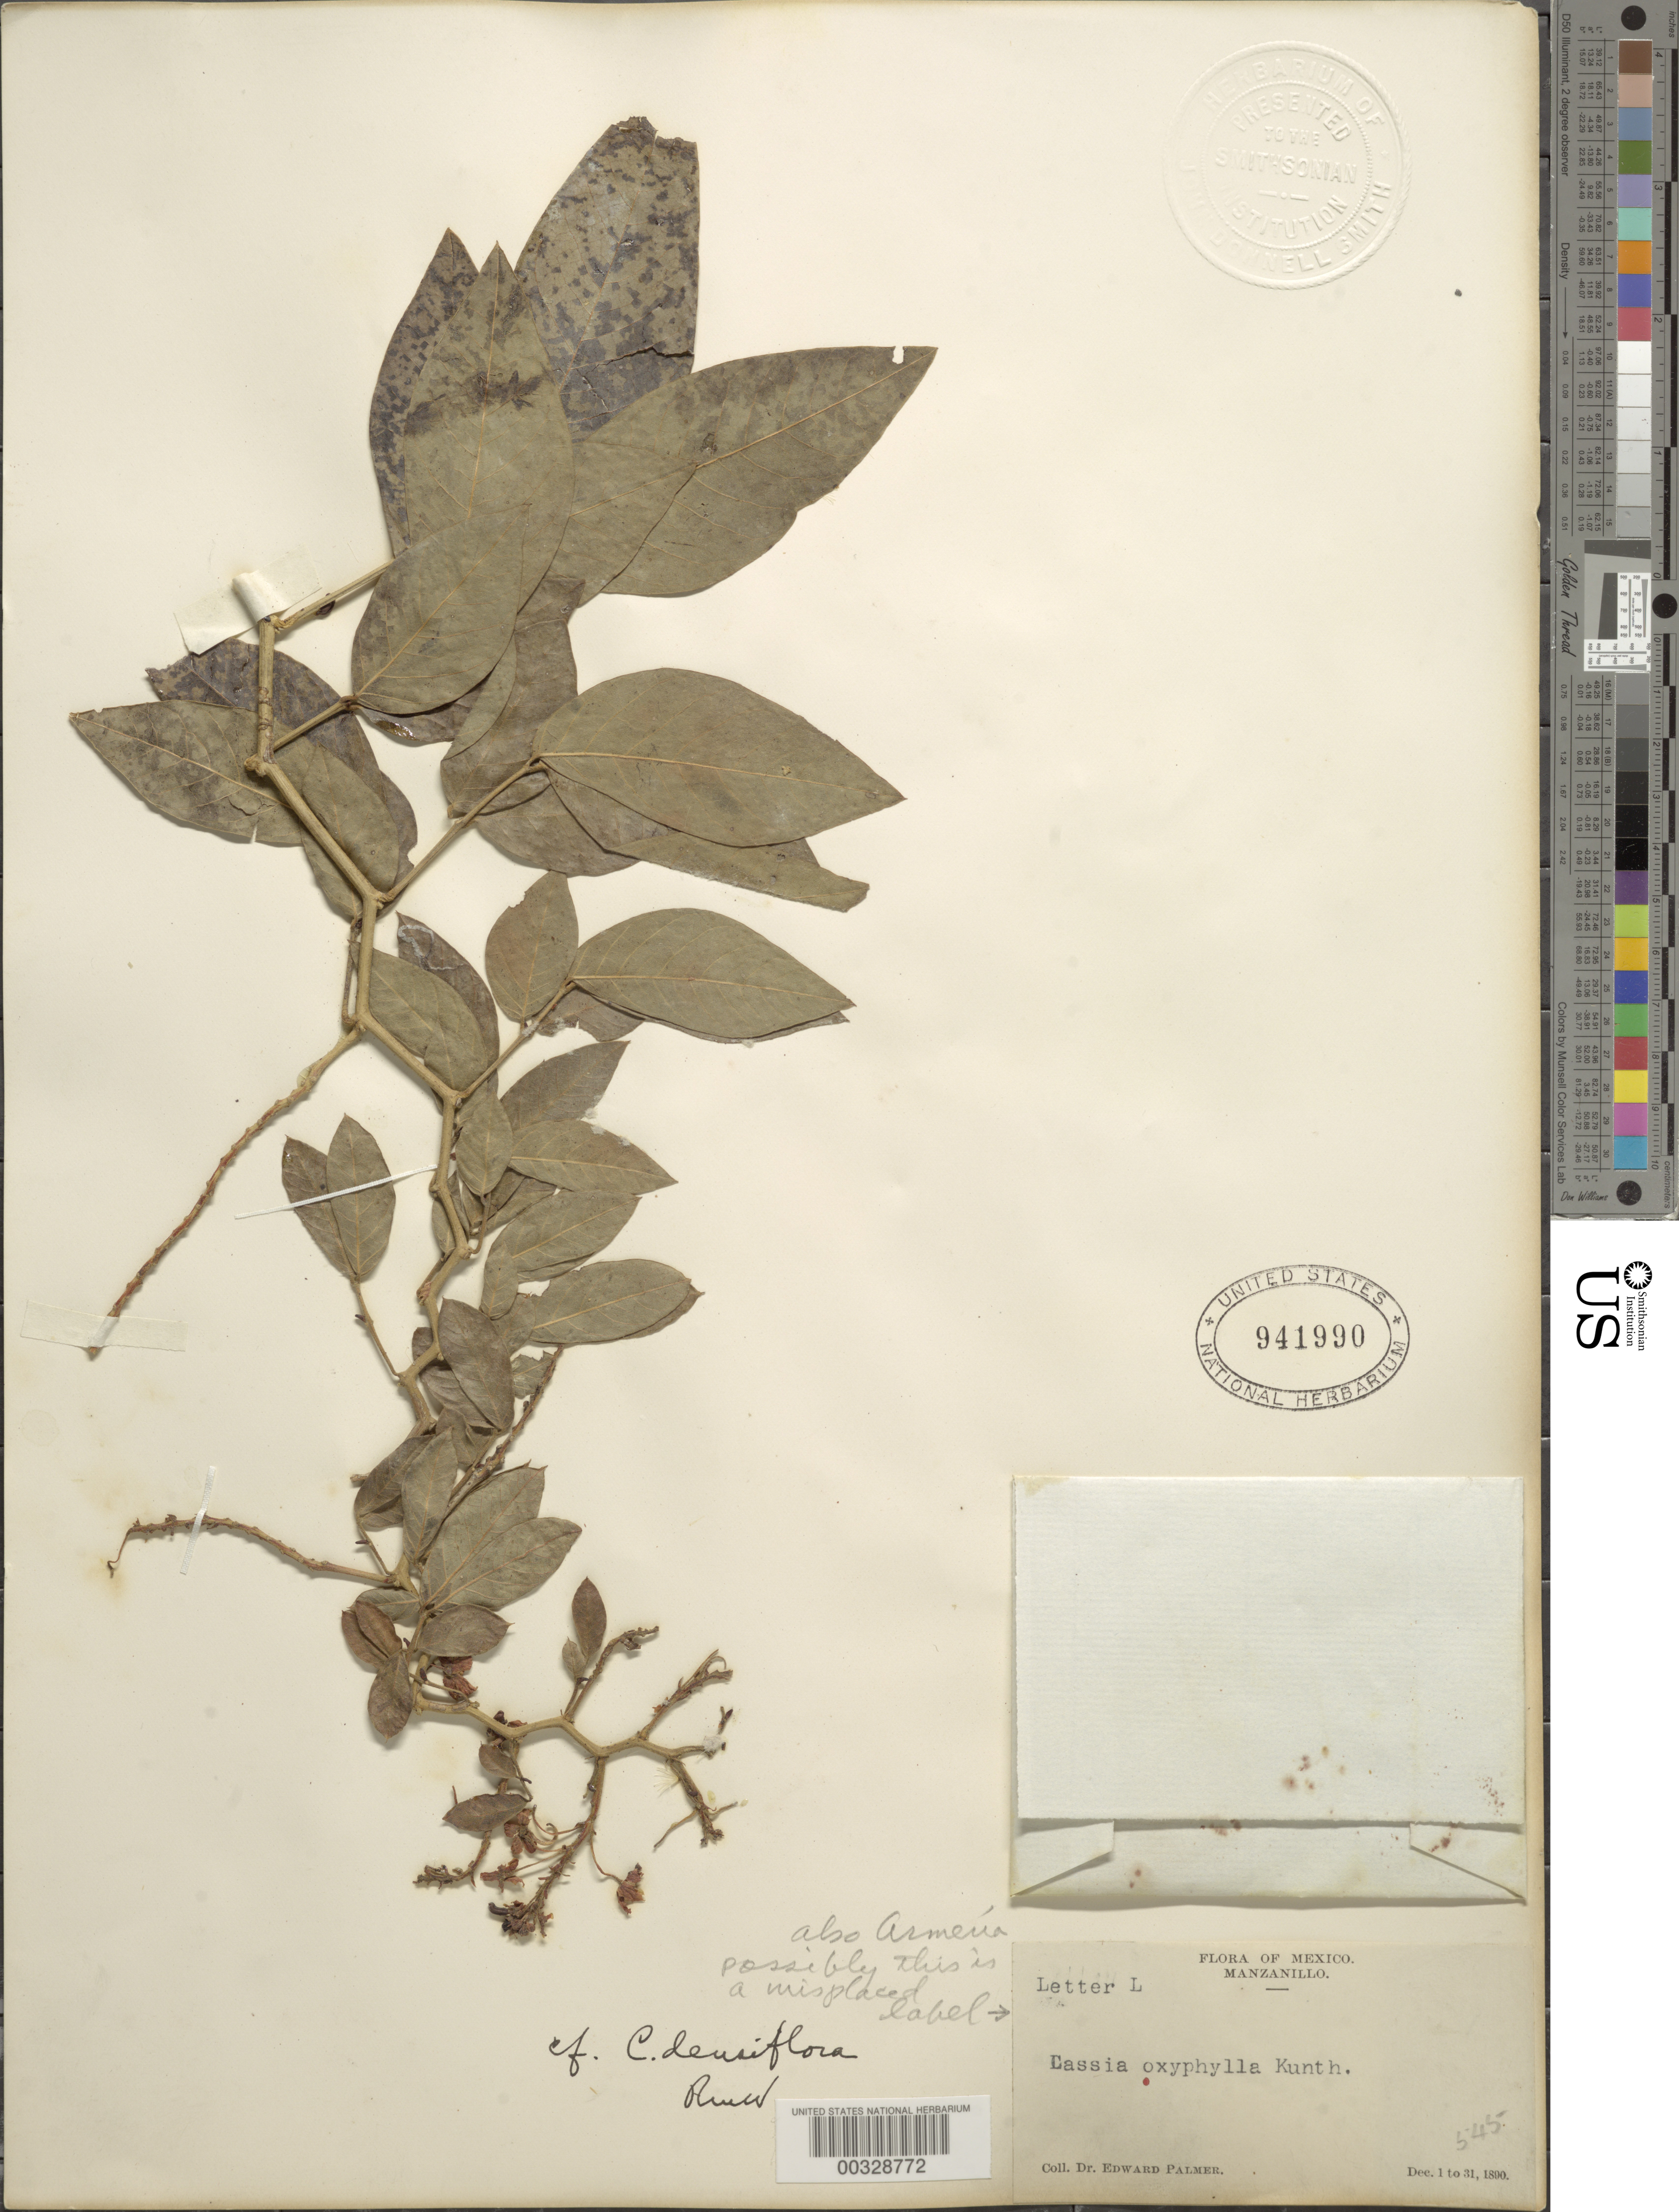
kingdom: Plantae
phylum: Tracheophyta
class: Magnoliopsida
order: Fabales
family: Fabaceae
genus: Senna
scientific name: Senna fruticosa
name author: (Benth.) H.S. Irwin & Barneby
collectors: E. Palmer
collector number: L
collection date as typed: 15 Feb 1891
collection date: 1891-02-15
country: Mexico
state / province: Colima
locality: Armeria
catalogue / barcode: US 941990